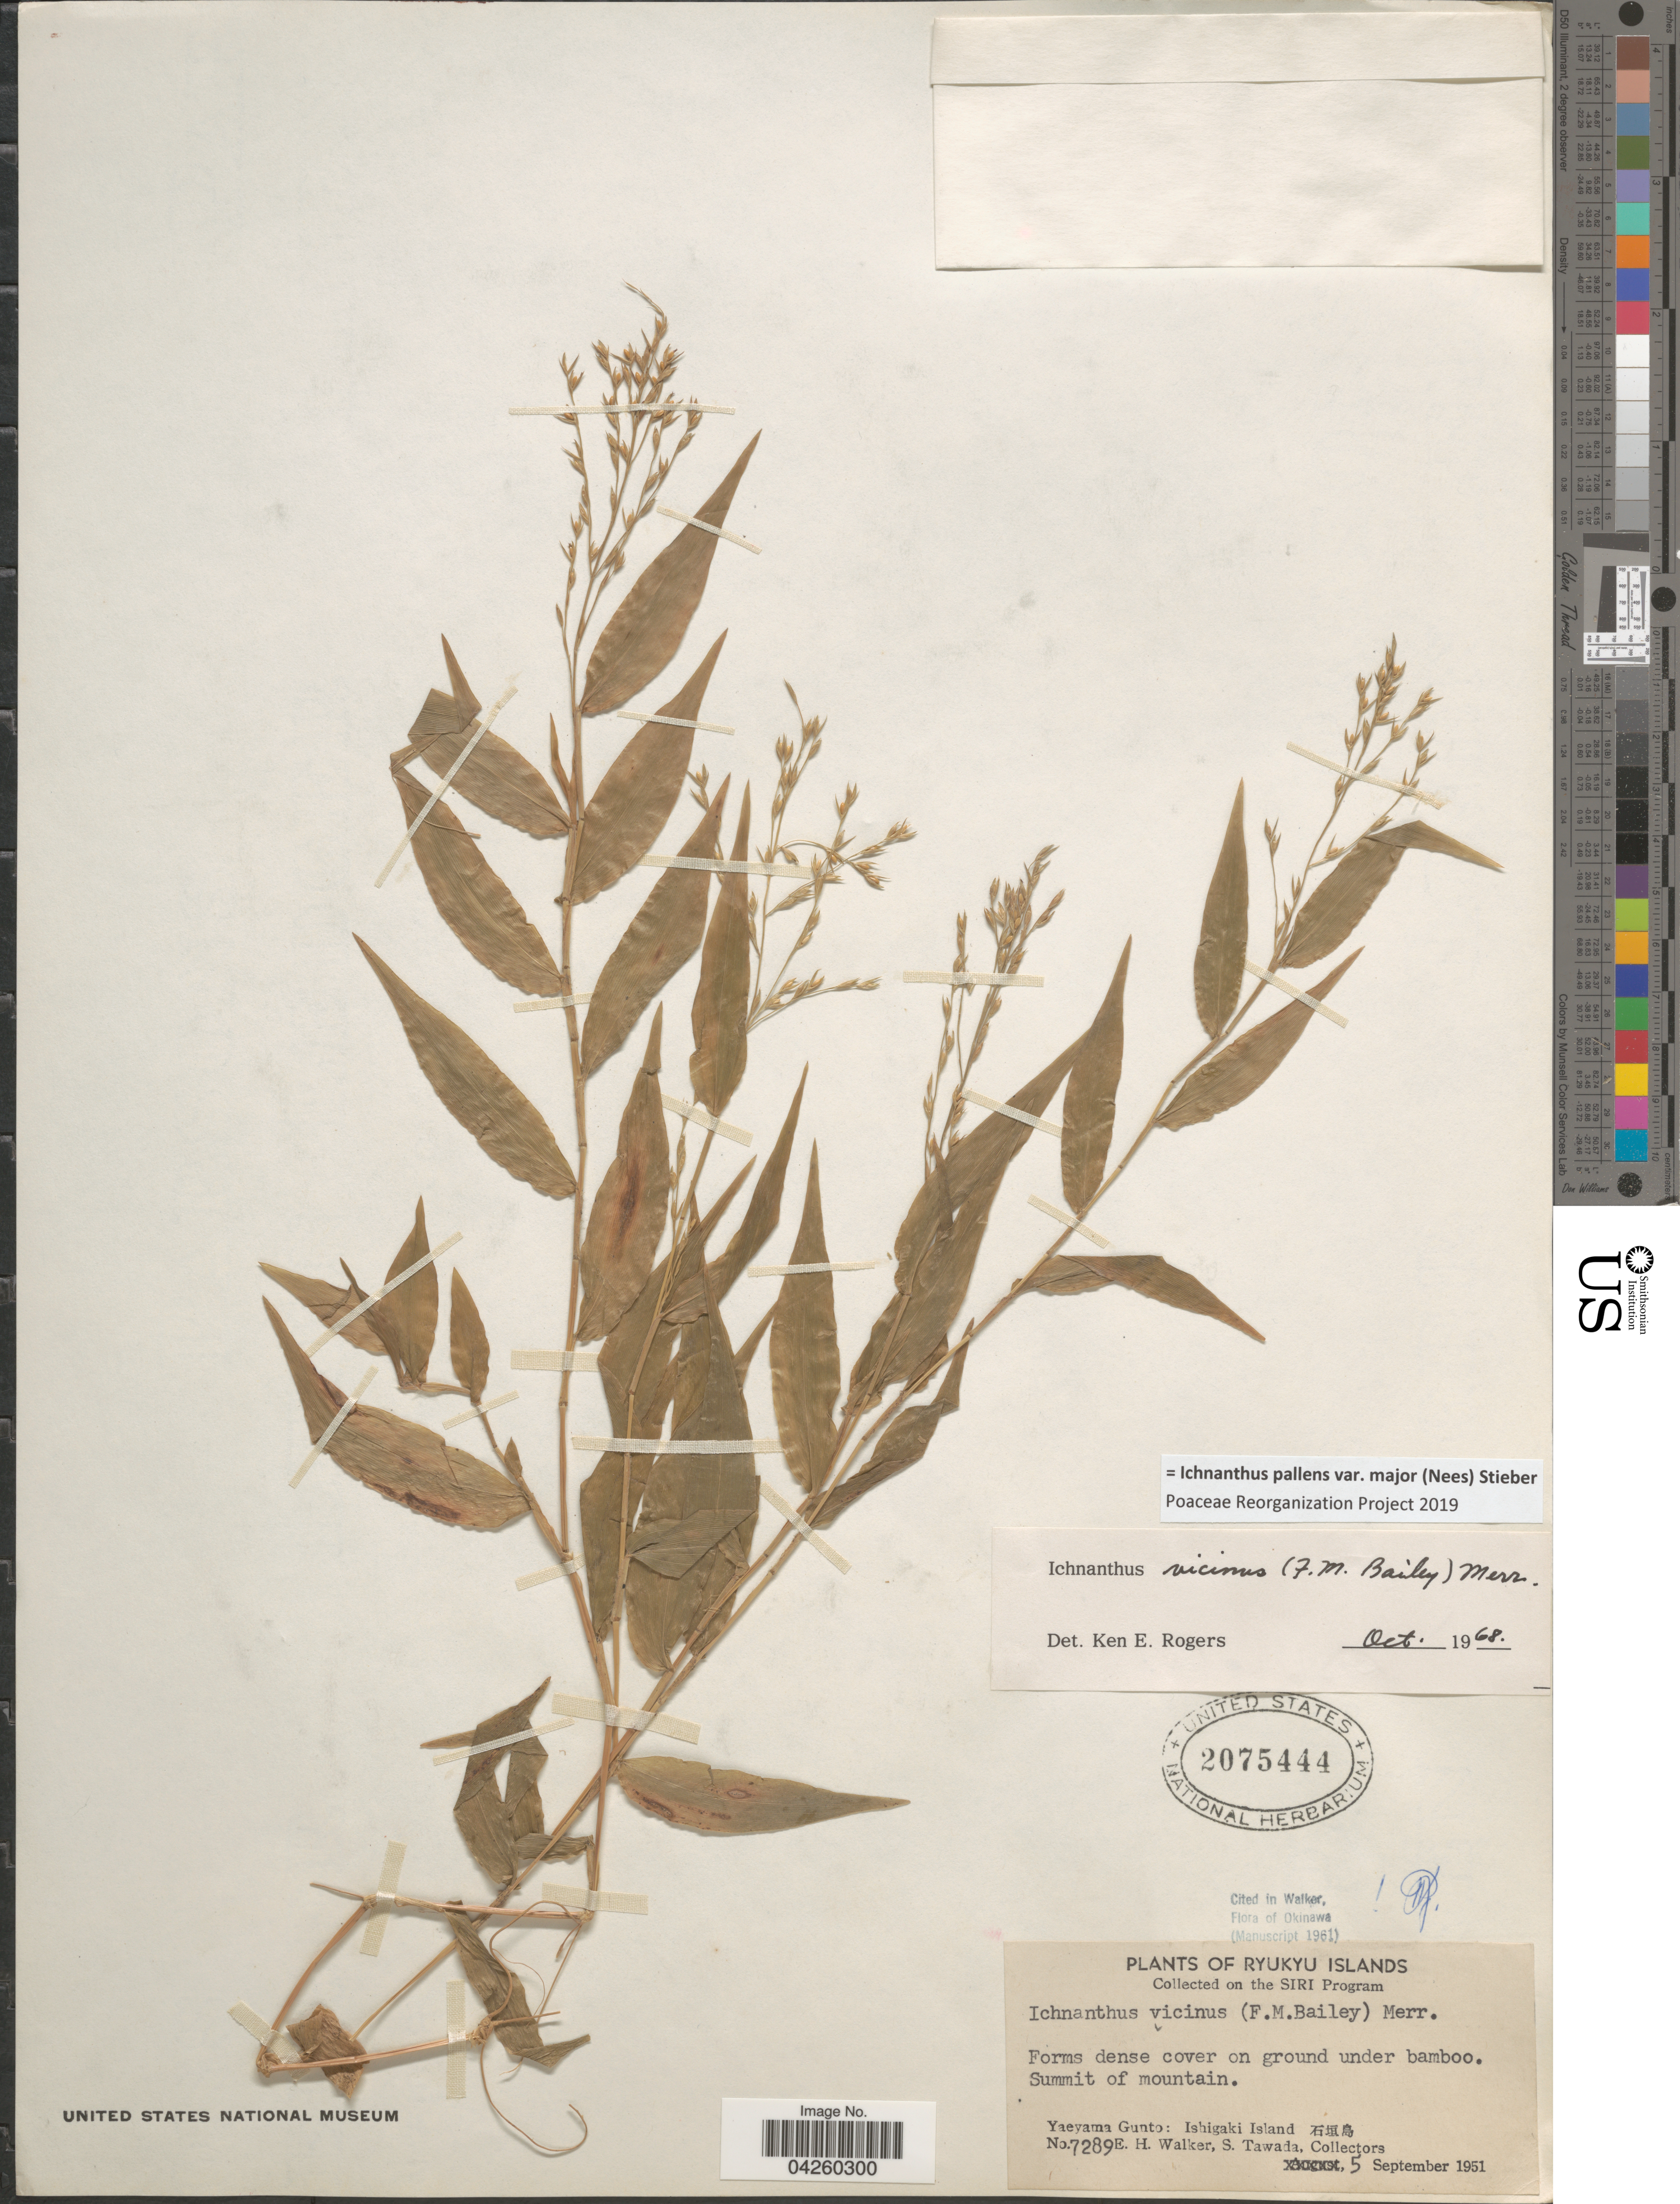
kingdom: Plantae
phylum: Tracheophyta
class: Liliopsida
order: Poales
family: Poaceae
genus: Ichnanthus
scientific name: Ichnanthus pallens var. major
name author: (Nees) Stieber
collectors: E. H. Walker & S. Tawada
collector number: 7289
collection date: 1951-09-05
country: Japan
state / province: Okinawa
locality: Ryukyu Islands. Summit of mountain. Yaeyama Gunto: Ishigaki Island X.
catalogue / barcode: US 2075444